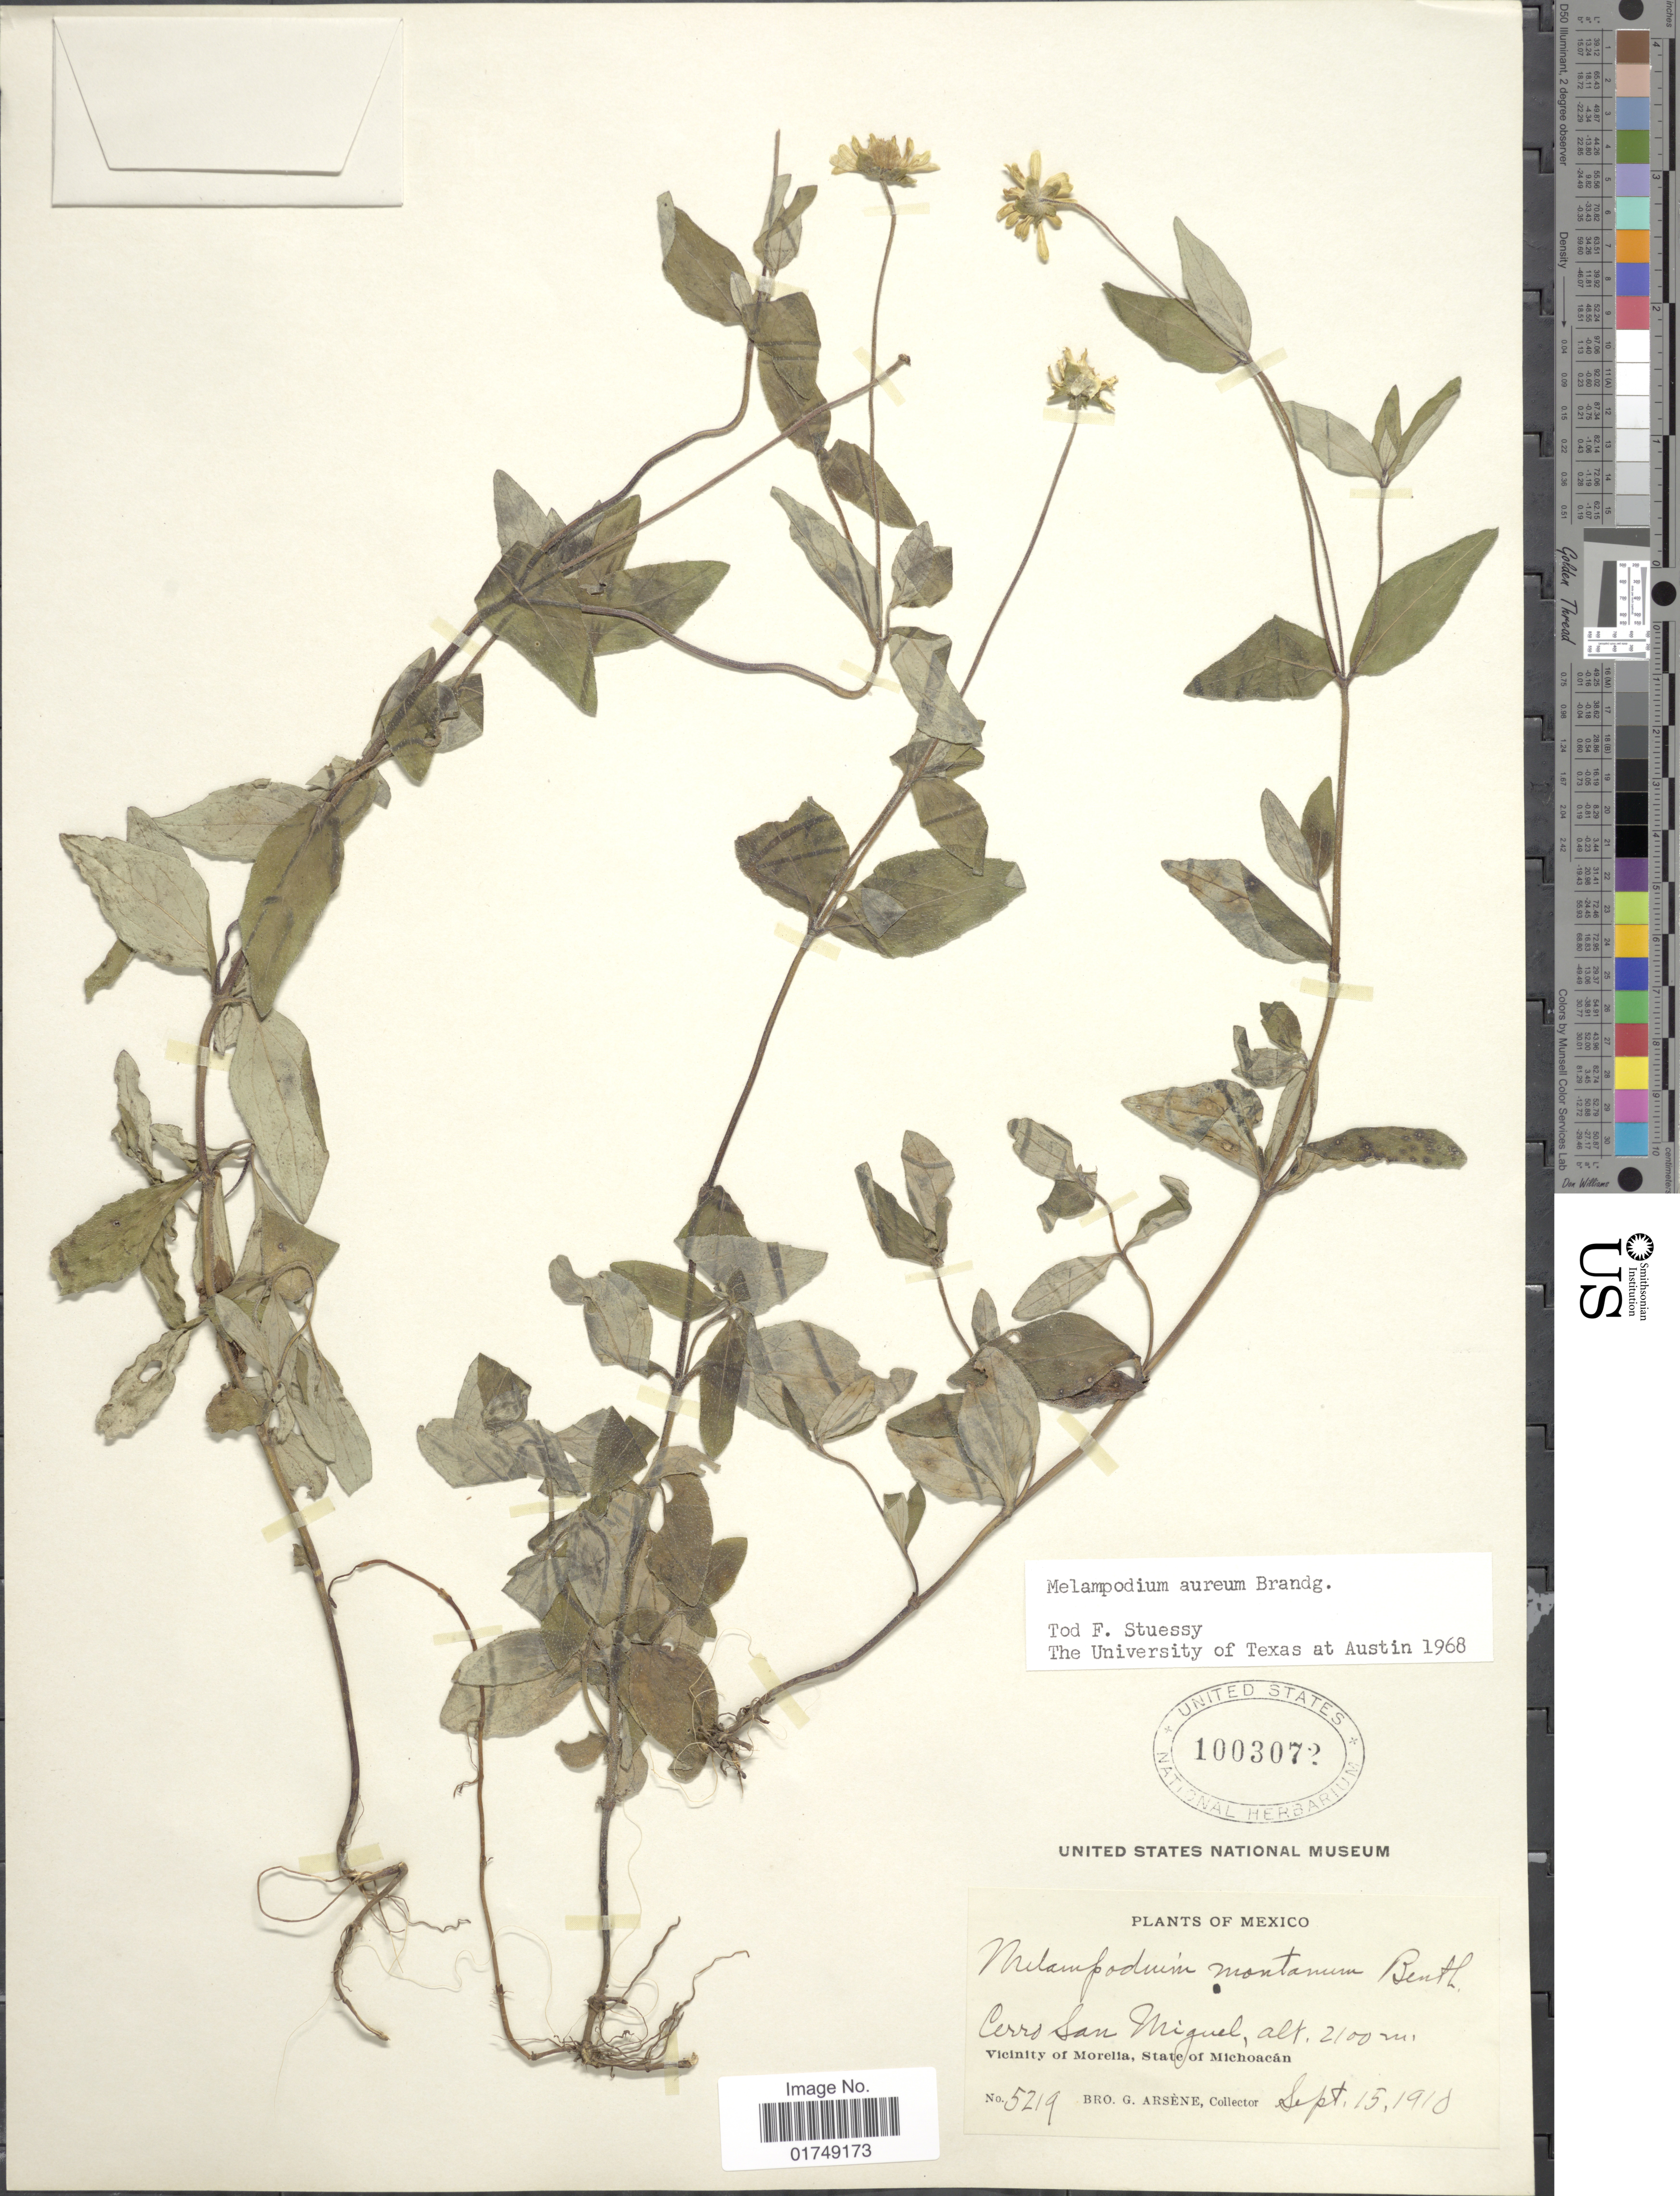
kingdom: Plantae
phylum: Tracheophyta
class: Magnoliopsida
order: Asterales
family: Asteraceae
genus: Melampodium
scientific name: Melampodium aureum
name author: Brandegee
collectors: Bro. G. Arsène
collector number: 5219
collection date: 1910-09-15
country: Mexico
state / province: Michoacán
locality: Cerro San Miguel, Vicinity of Morelia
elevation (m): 2100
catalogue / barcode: US 1003072